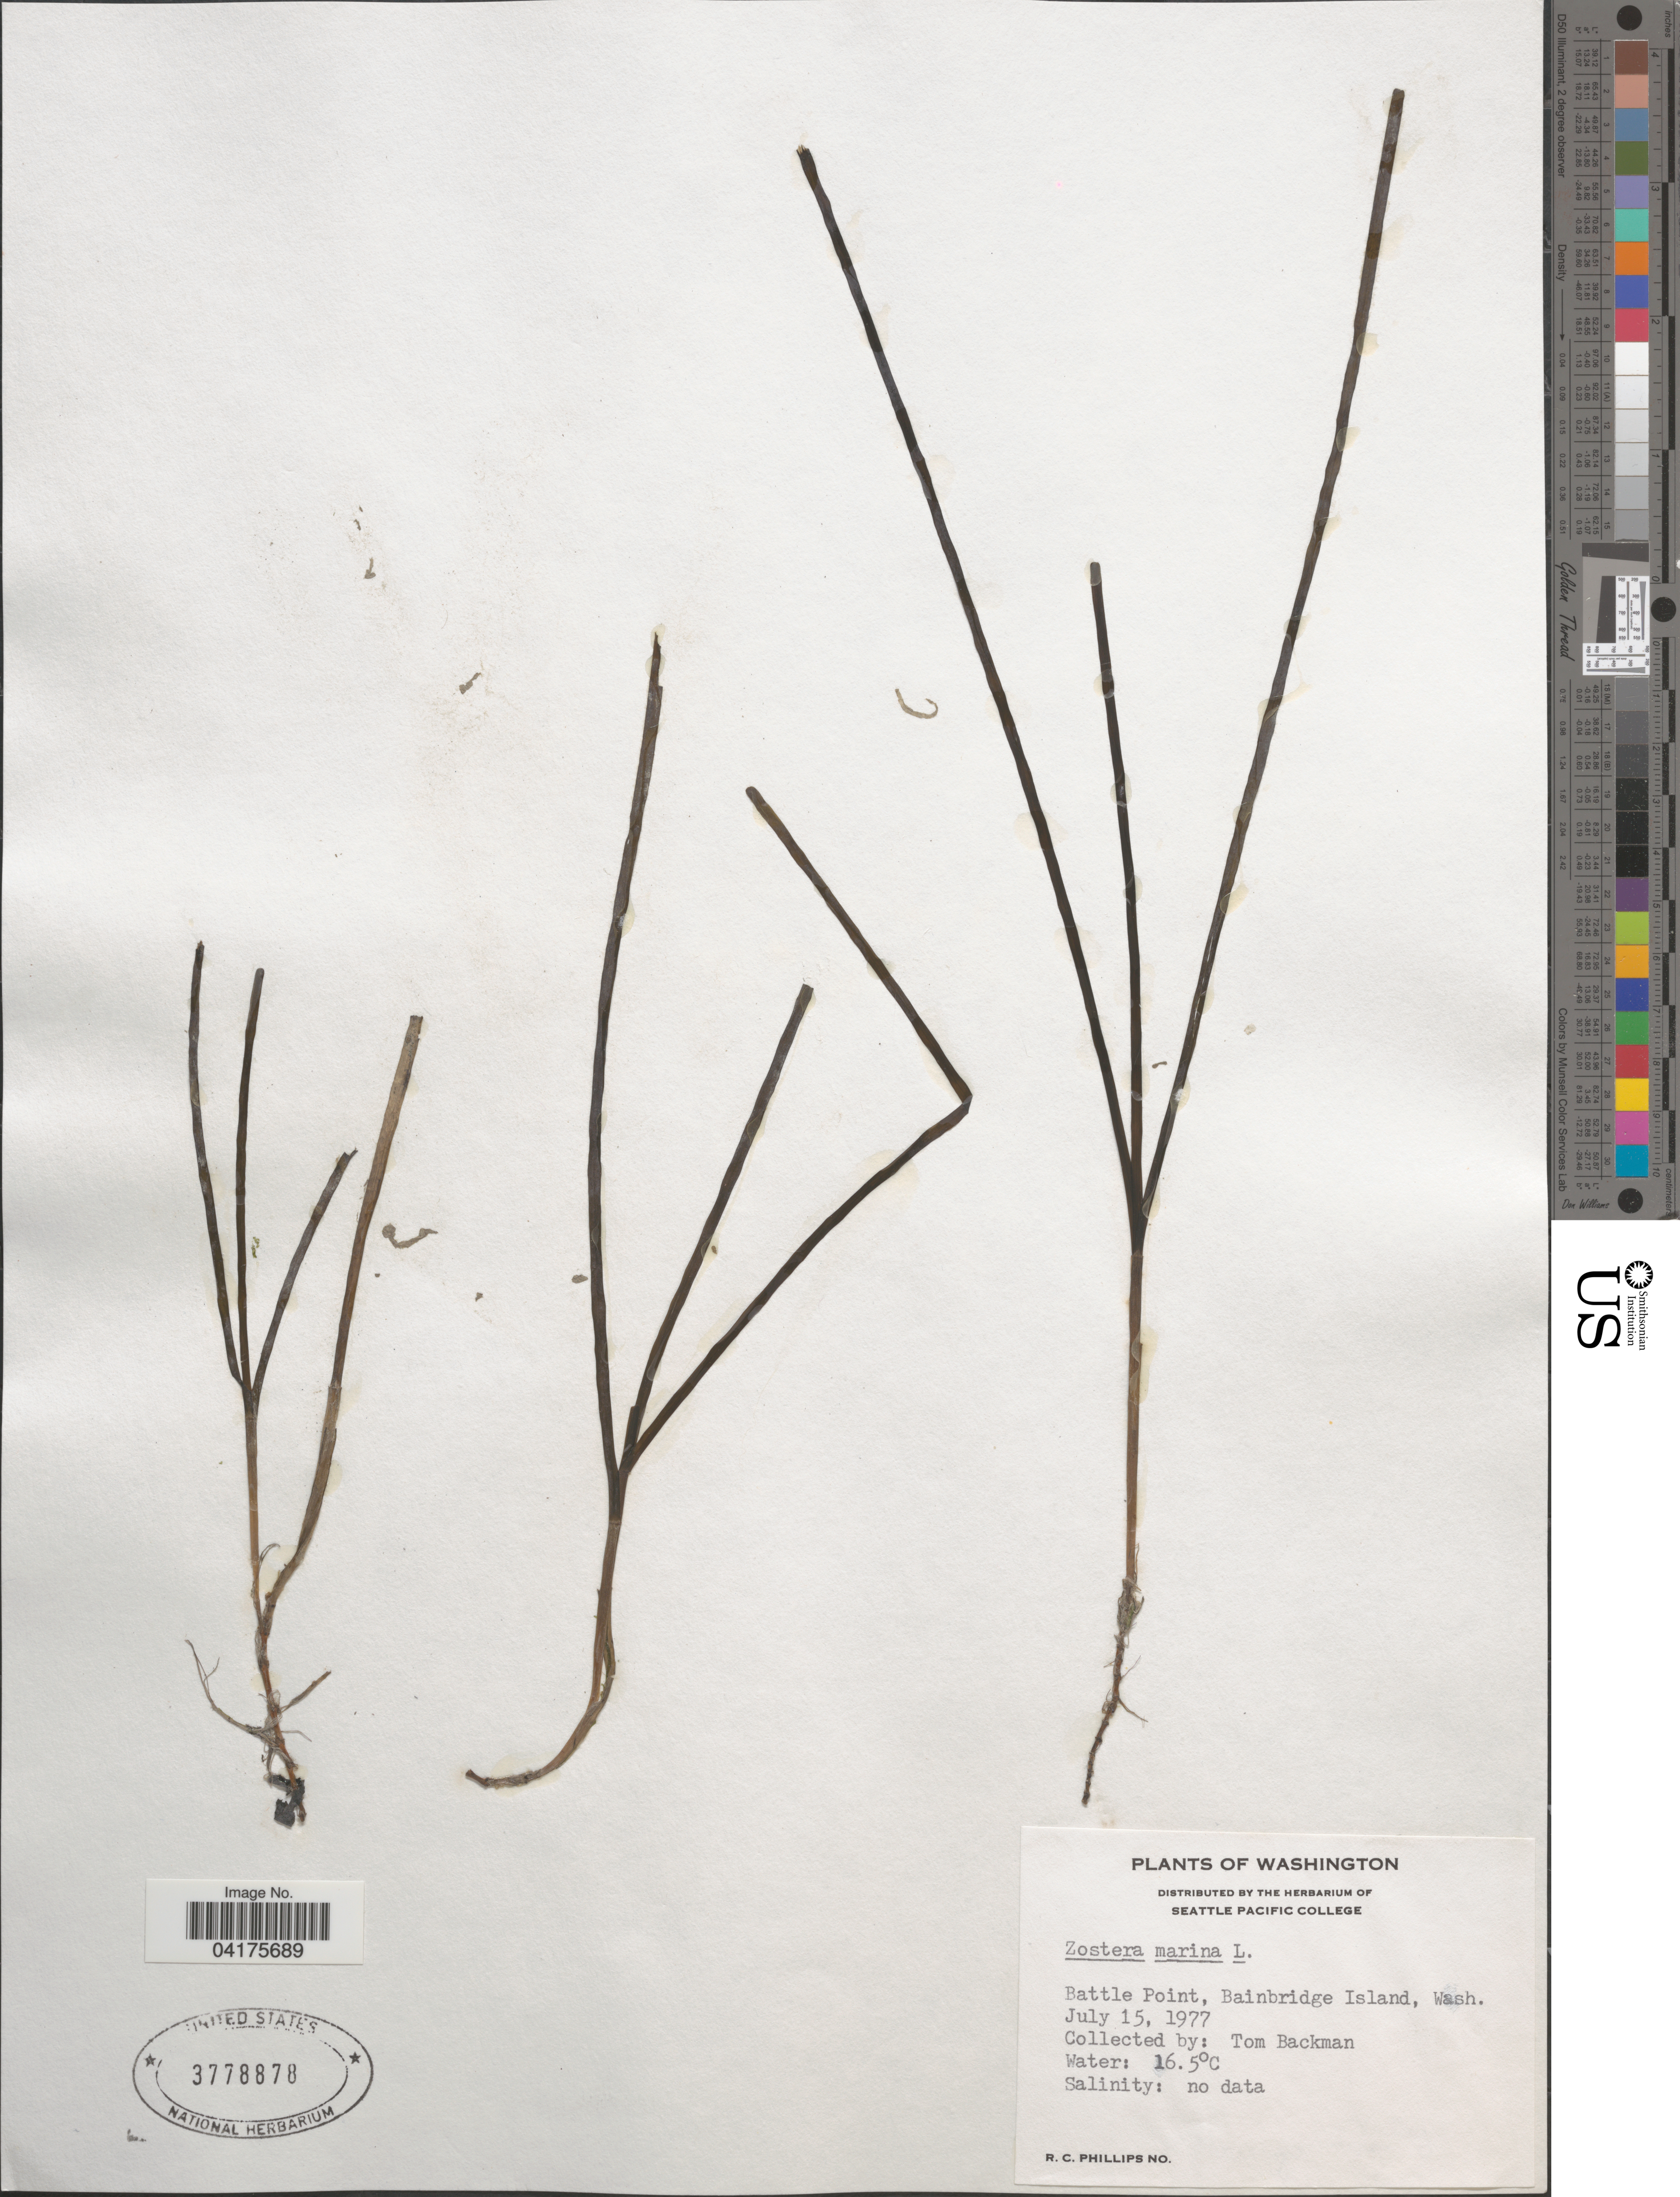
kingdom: Plantae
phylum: Tracheophyta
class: Liliopsida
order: Alismatales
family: Zosteraceae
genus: Zostera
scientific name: Zostera marina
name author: L.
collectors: T. Backman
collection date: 1977-07-15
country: United States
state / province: Washington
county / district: Kitsap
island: Bainbridge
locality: Battle Point, Bainbridge Island.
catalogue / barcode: US 3778878